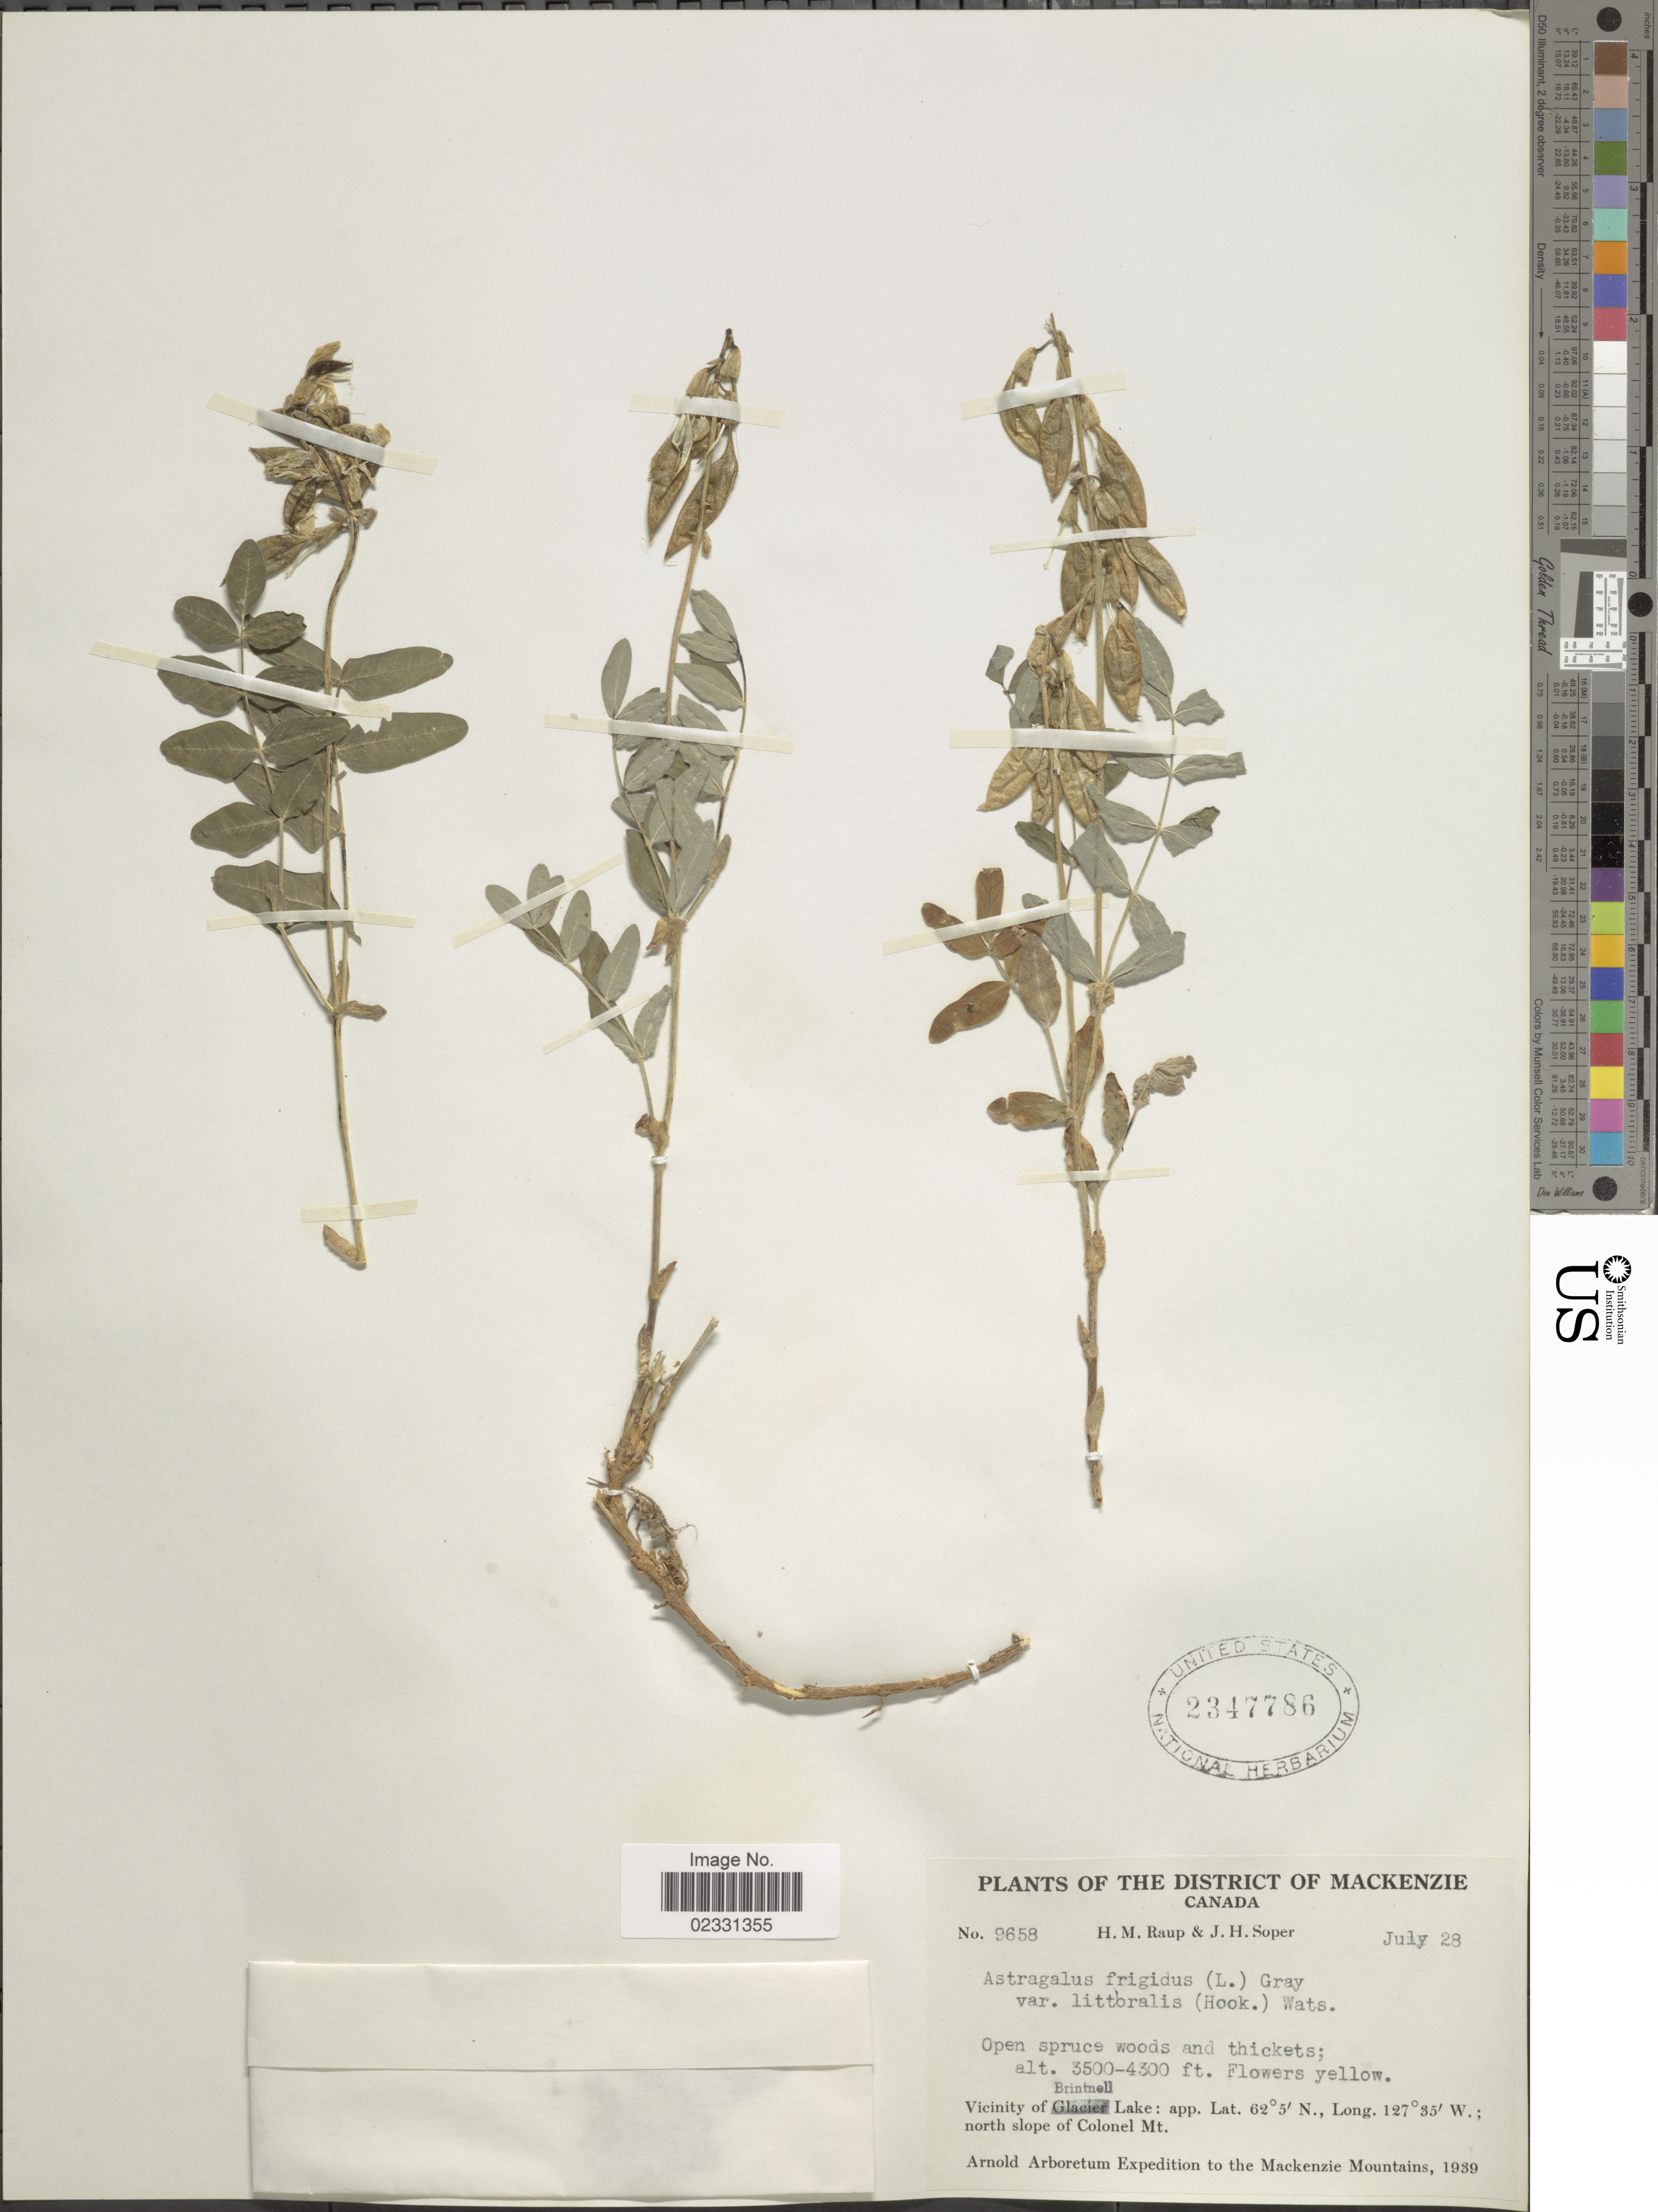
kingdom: Plantae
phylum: Tracheophyta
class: Magnoliopsida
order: Fabales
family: Fabaceae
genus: Astragalus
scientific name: Astragalus frigidus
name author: (L.) A. Gray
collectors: H. Raup & J. H. Soper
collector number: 9658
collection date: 1939-07-28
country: Canada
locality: District of Mackenzie, Vicinity of Brintell Lake, north slope of Colonel Mt.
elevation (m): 1067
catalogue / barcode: US 2347789